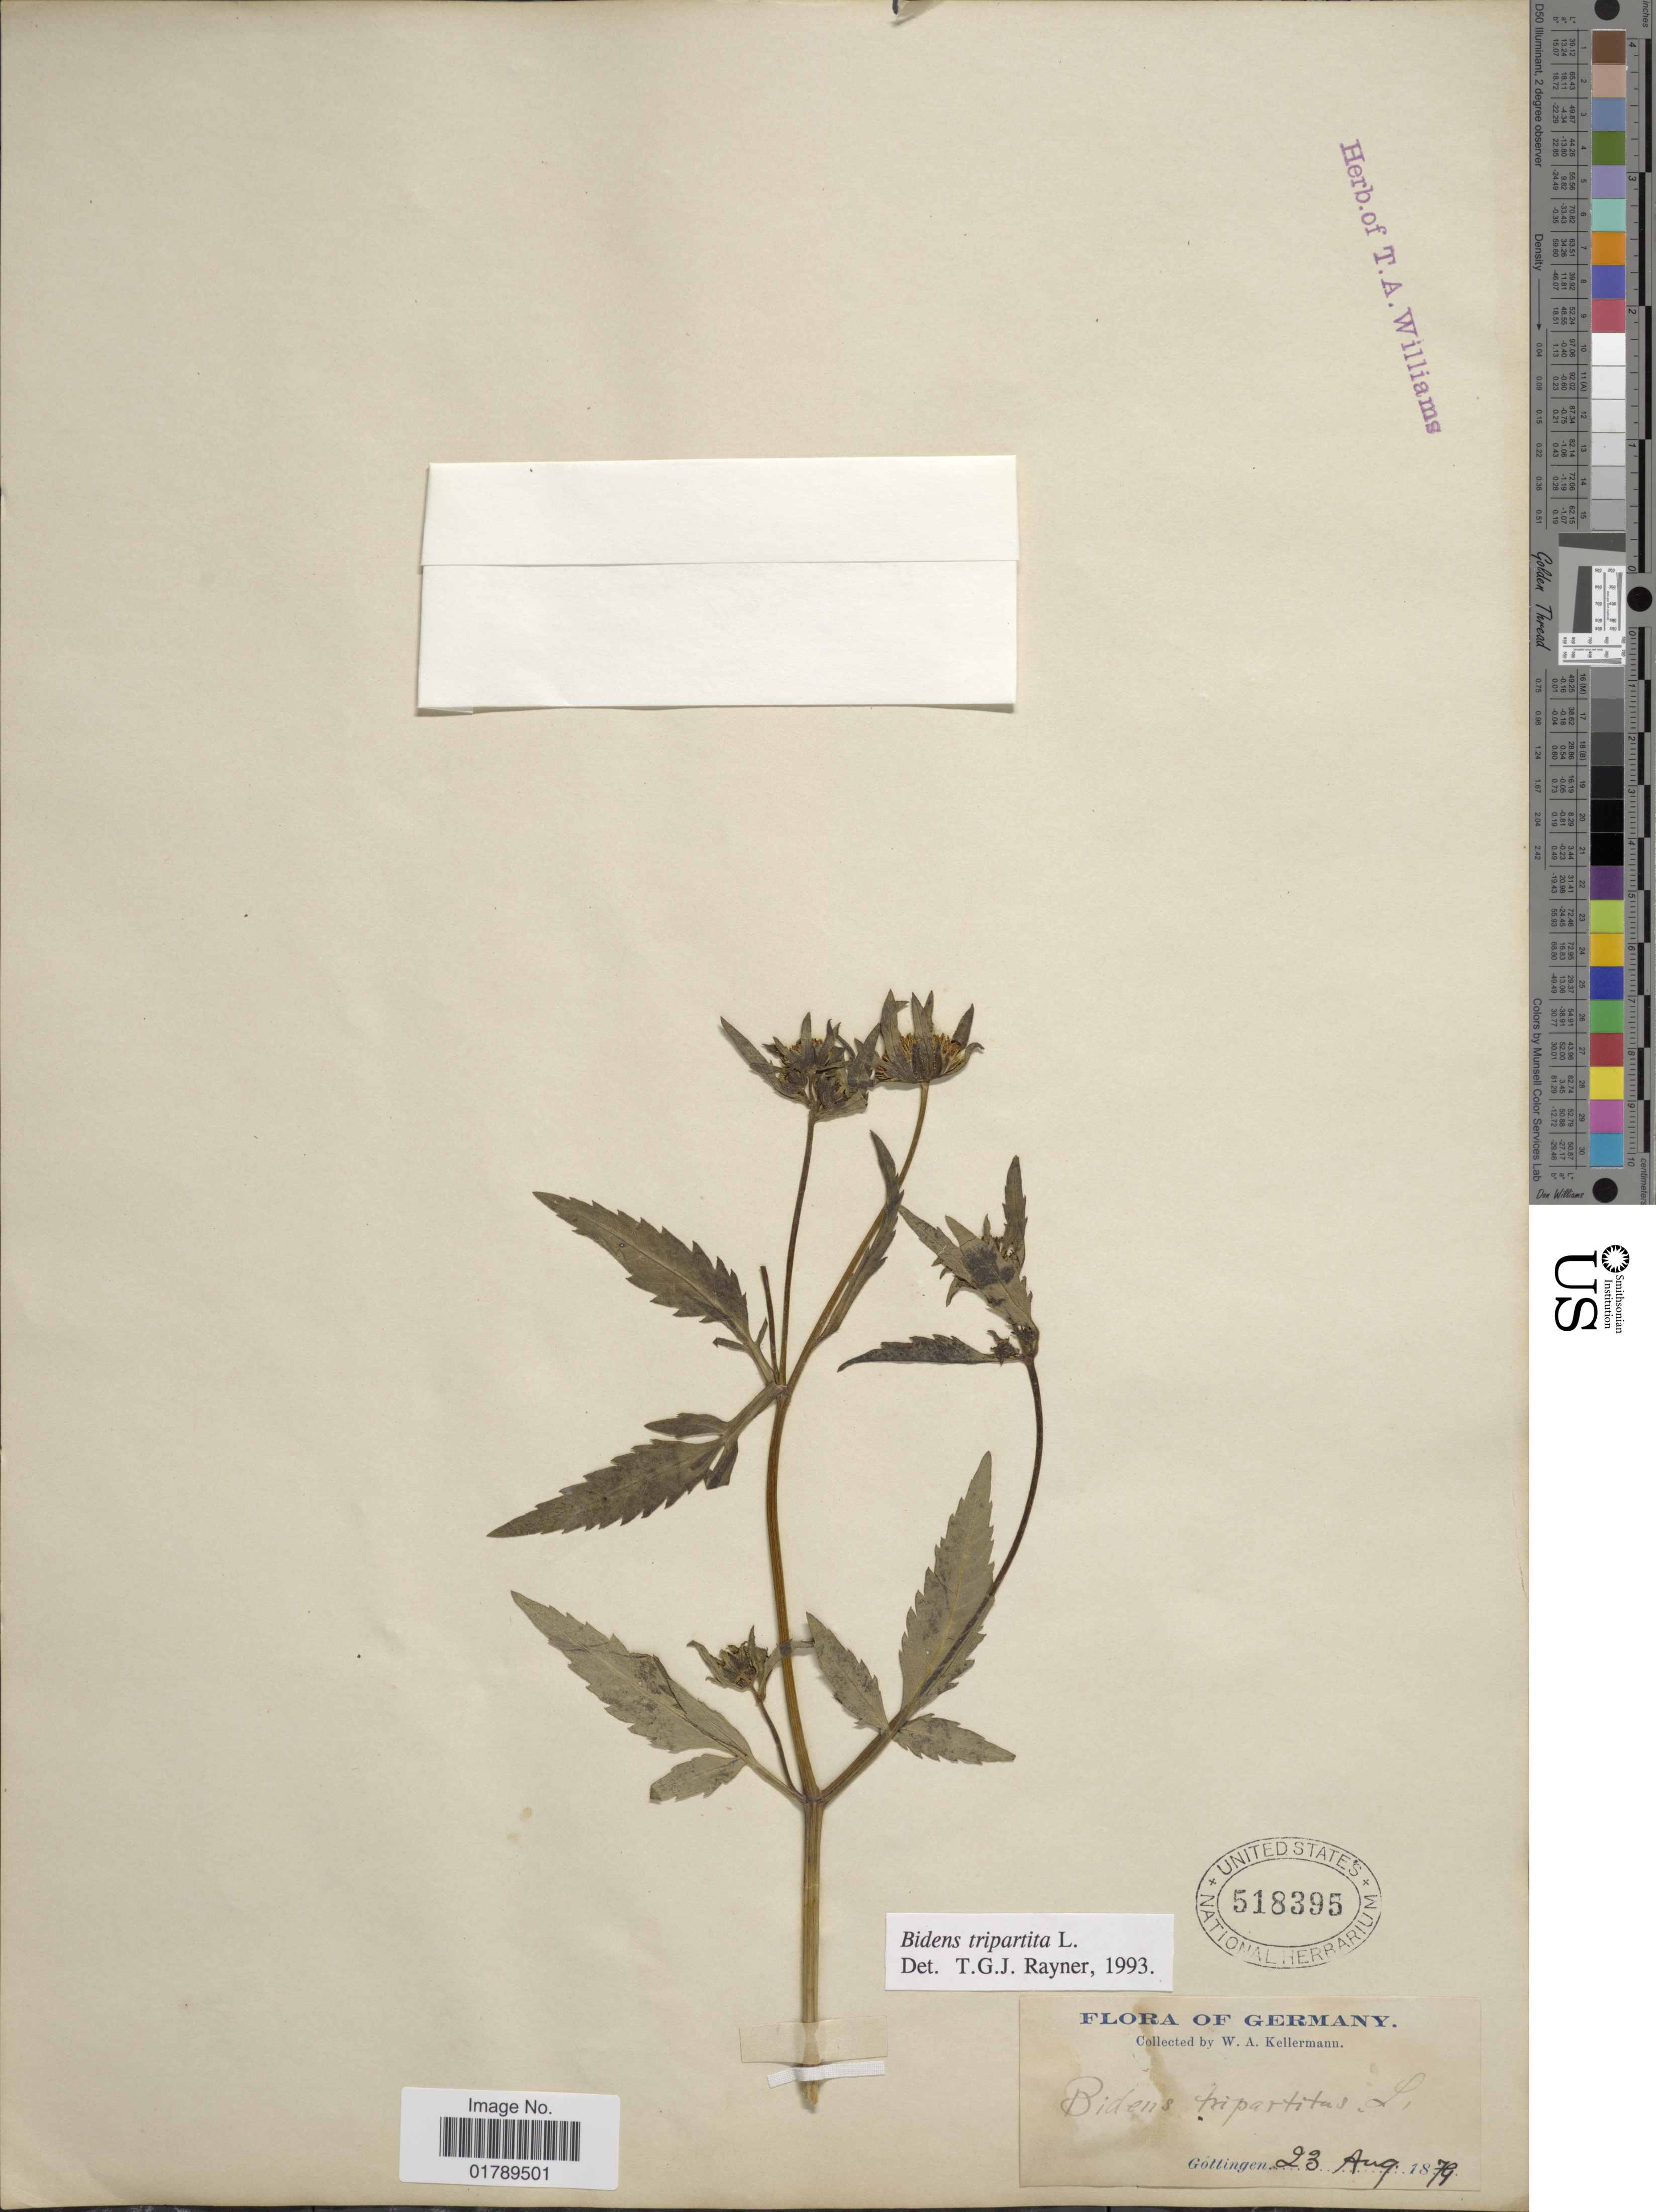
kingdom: Plantae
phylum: Tracheophyta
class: Magnoliopsida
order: Asterales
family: Asteraceae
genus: Bidens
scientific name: Bidens tripartita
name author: L.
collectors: W. Kellerman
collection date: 1879-08-23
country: Germany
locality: Gotingen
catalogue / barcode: US 518395